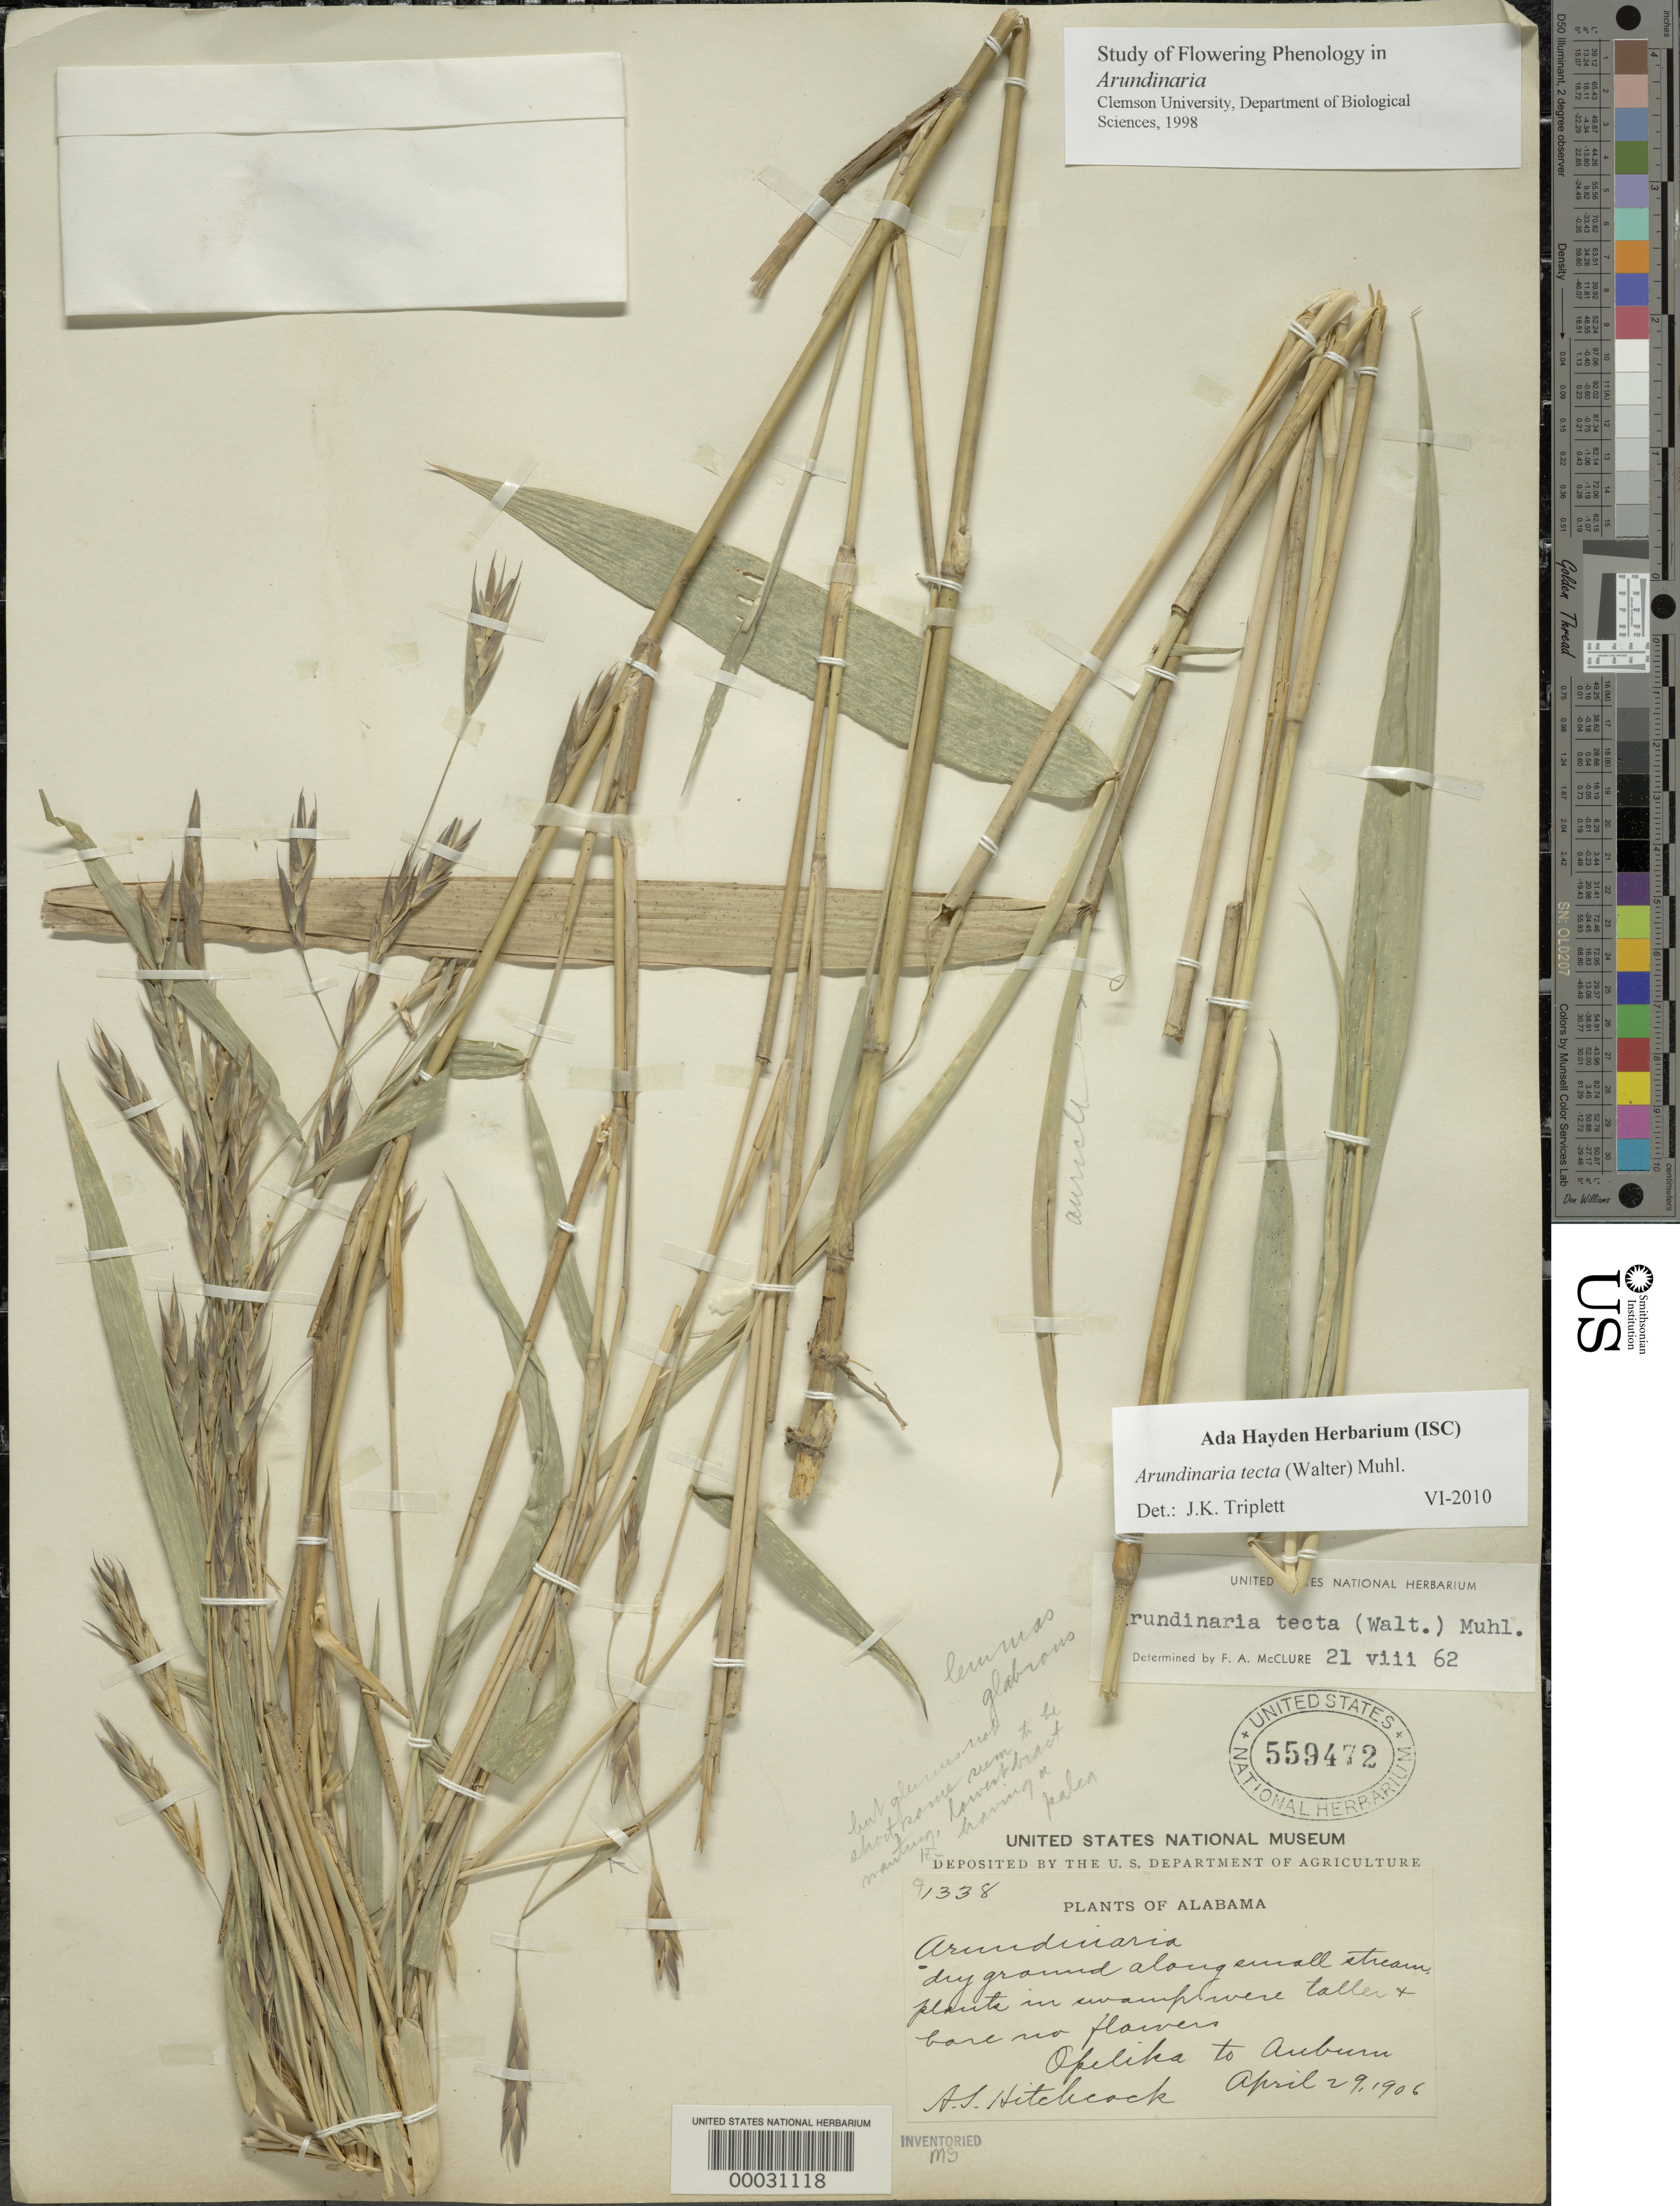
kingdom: Plantae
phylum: Tracheophyta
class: Liliopsida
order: Poales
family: Poaceae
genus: Arundinaria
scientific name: Arundinaria tecta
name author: (Walter) Muhl.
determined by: Triplett, J. K.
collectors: A. S. Hitchcock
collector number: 91338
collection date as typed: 29 Apr 1906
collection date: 1906-04-29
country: United States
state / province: Alabama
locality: Opelika to auburn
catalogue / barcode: US 559472